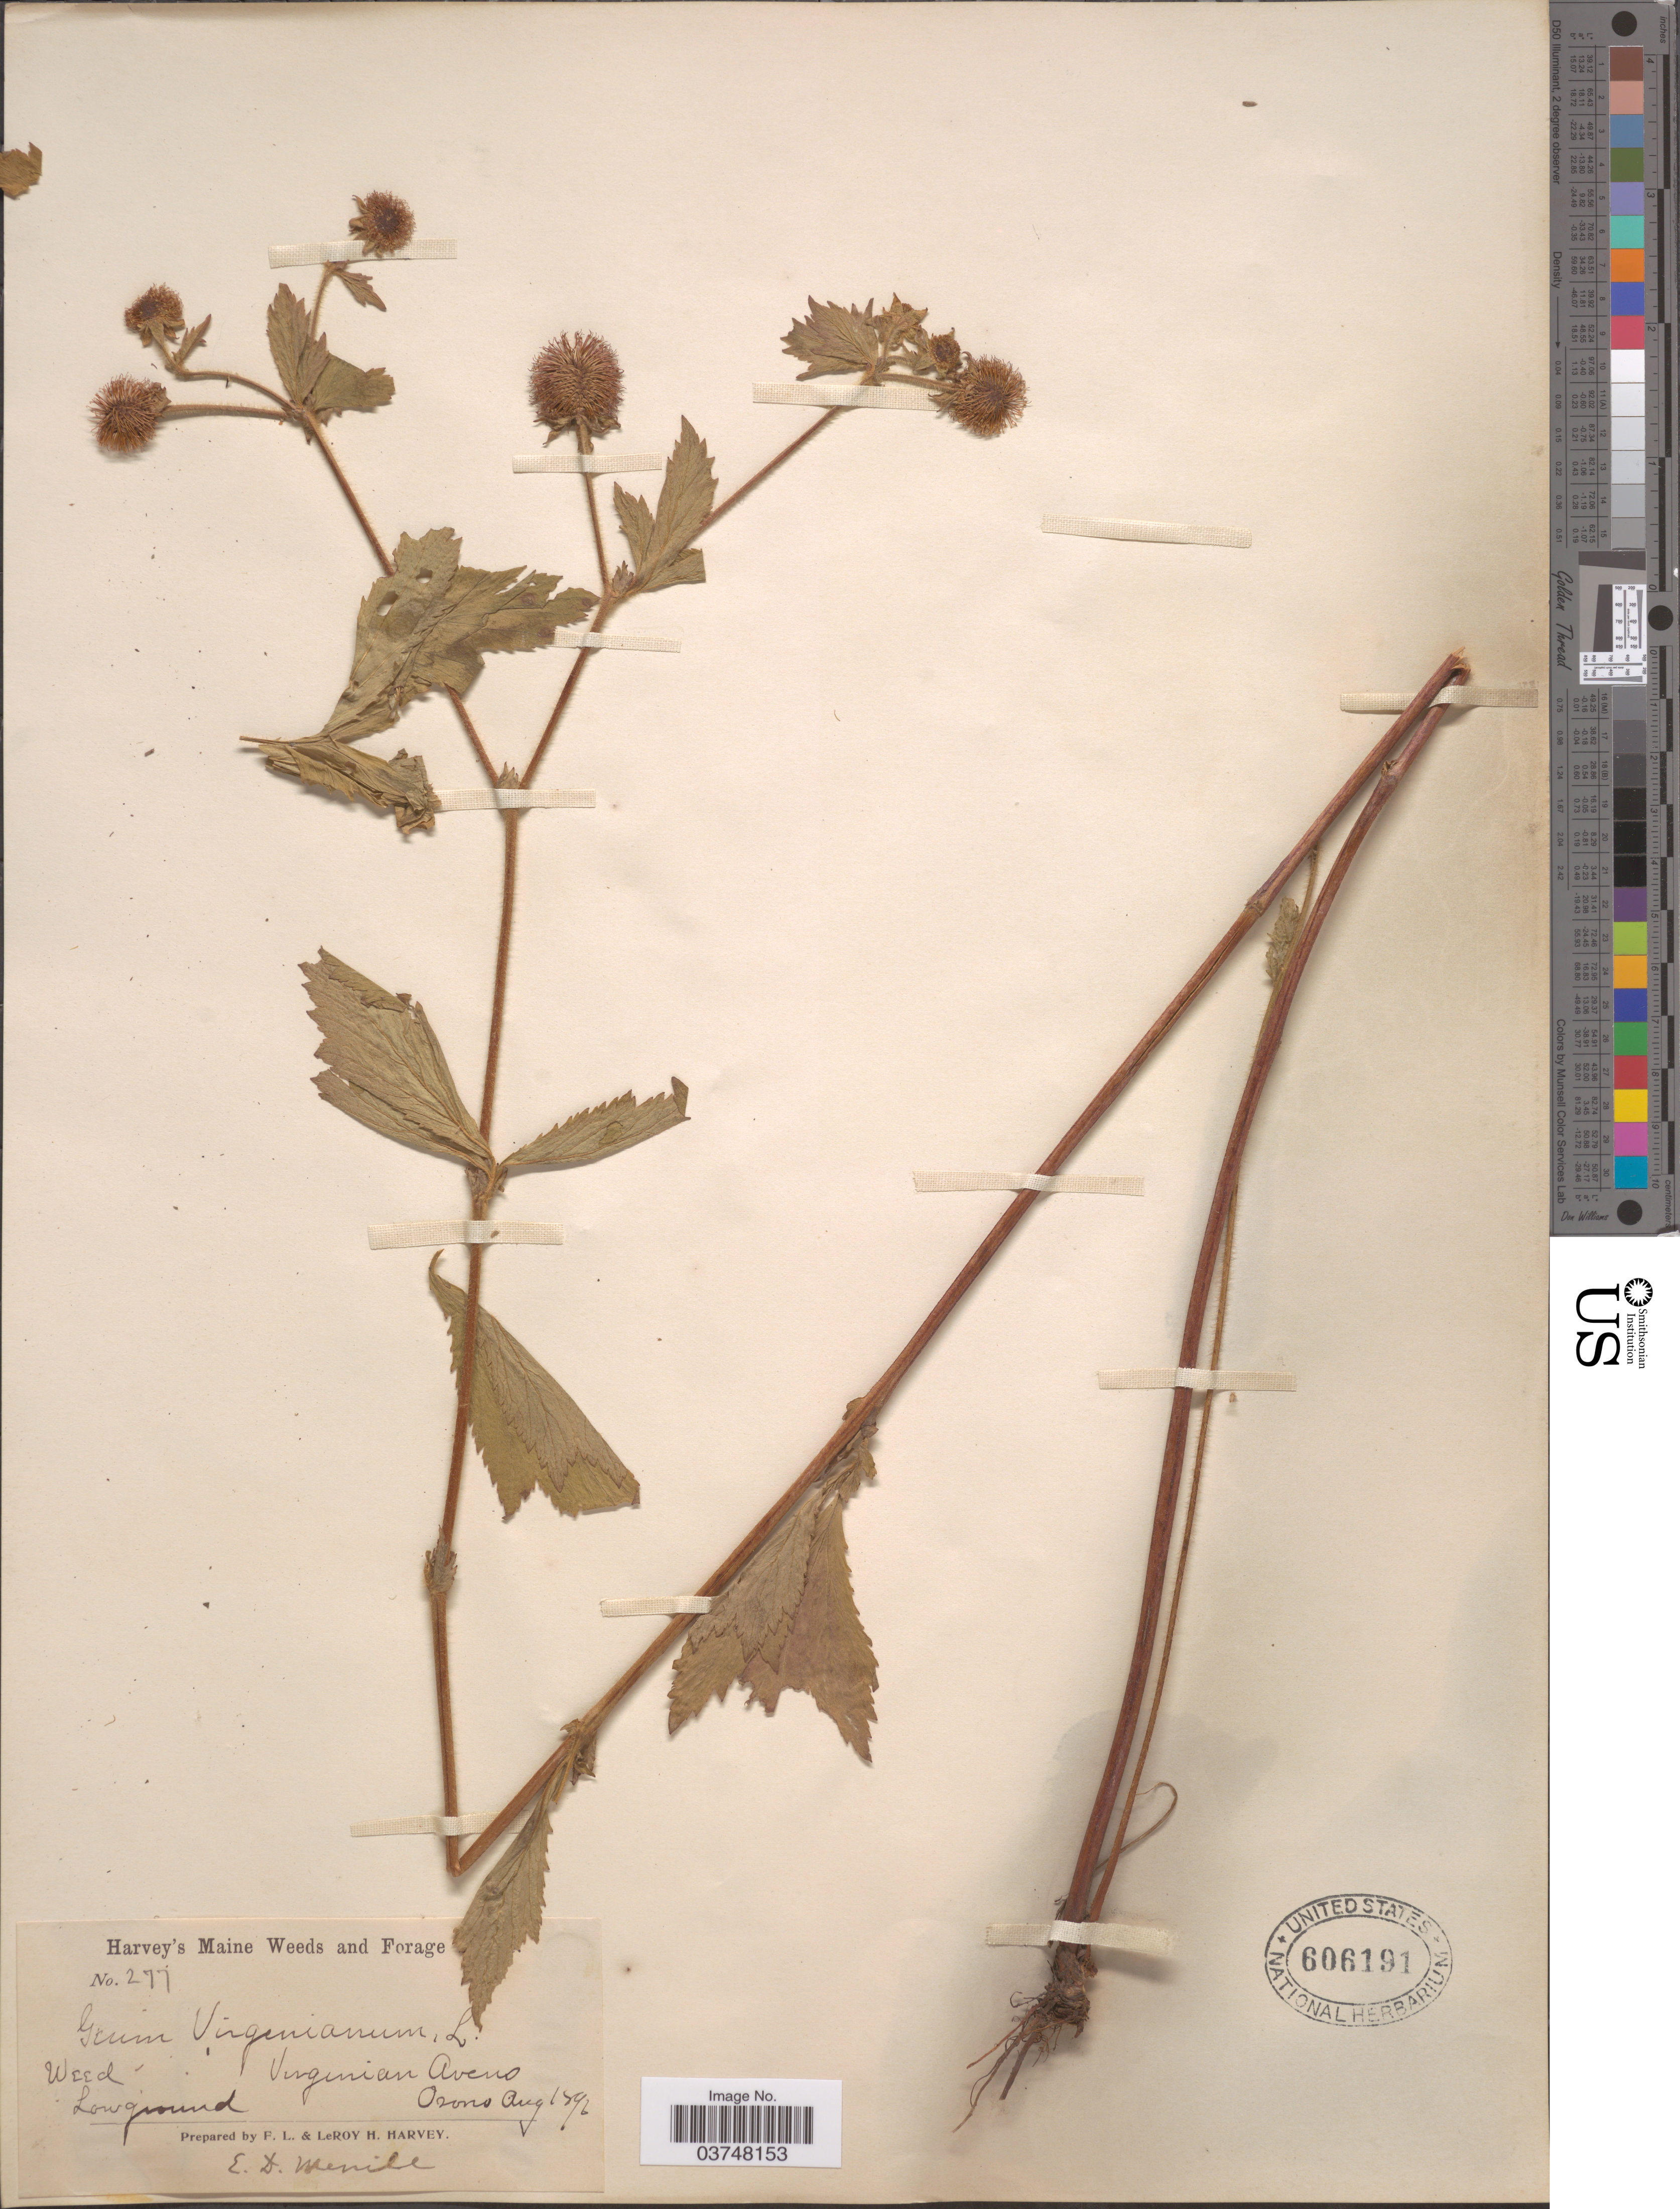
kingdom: Plantae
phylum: Tracheophyta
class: Magnoliopsida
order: Rosales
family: Rosaceae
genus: Geum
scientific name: Geum virginianum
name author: L.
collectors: F. L. Harvey, L. H. Harvey & E. D. Merrill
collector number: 277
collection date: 1896-08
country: United States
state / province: Maine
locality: Orono.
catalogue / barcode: US 606191